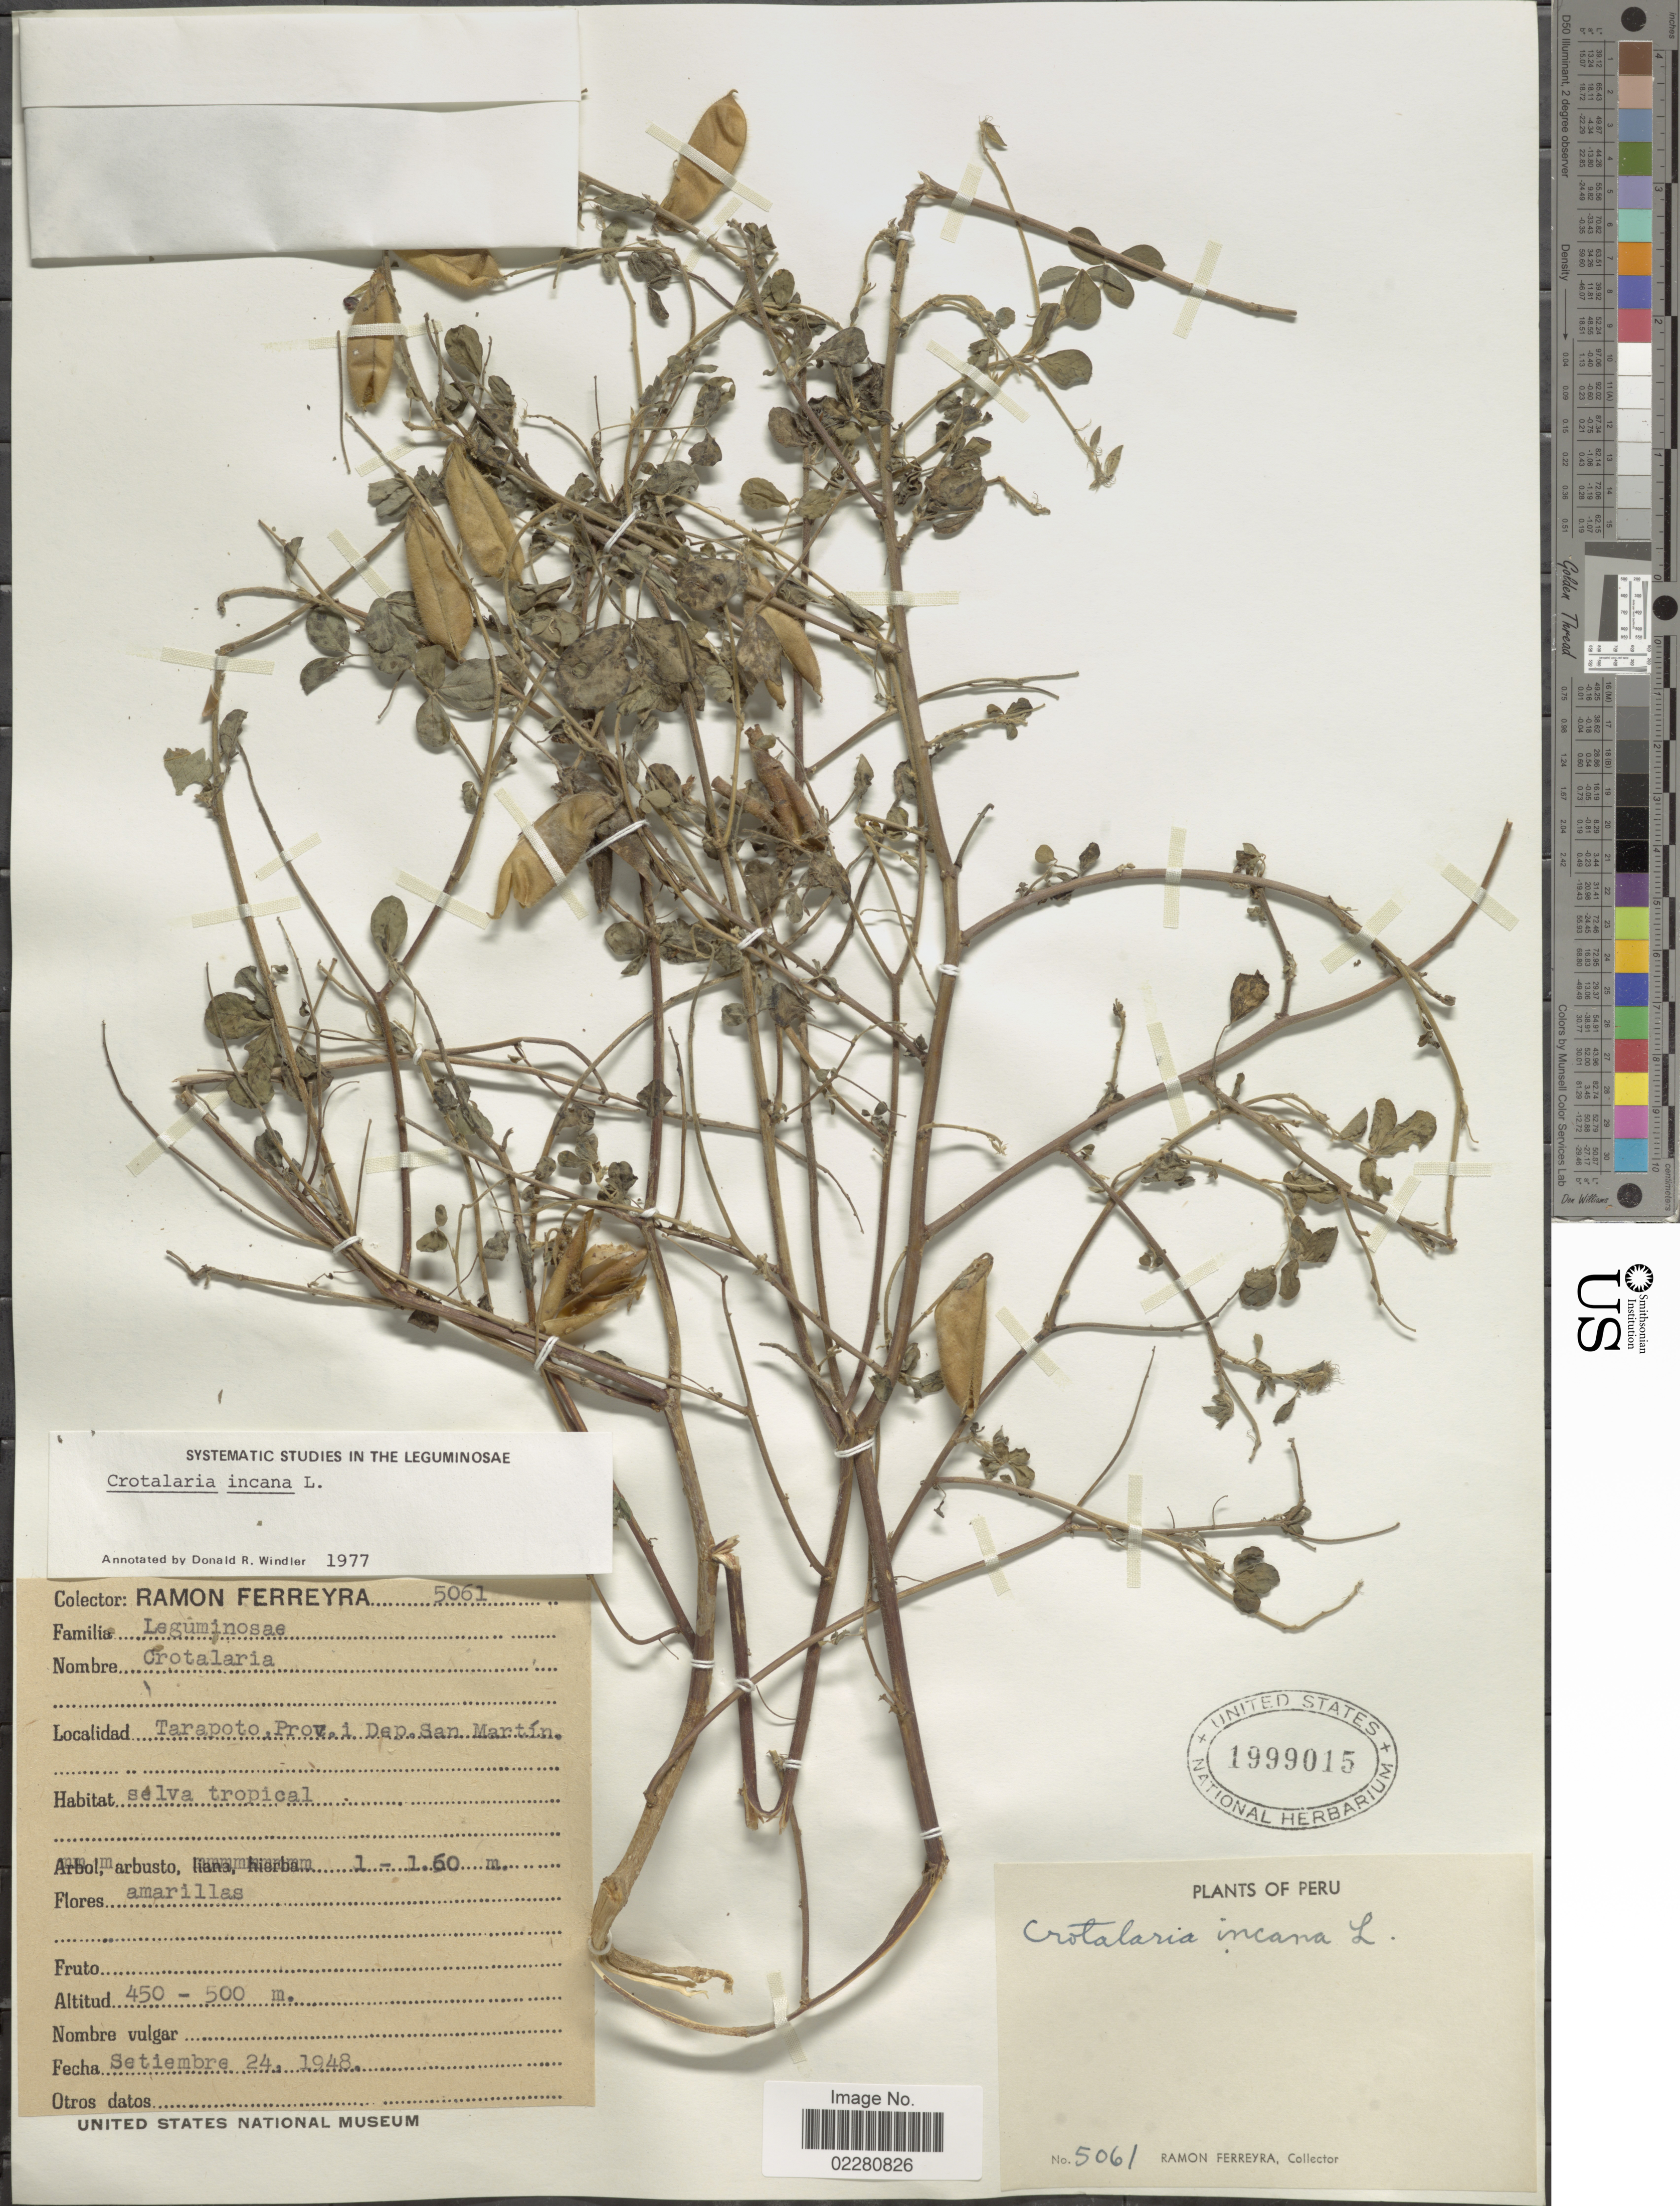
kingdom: Plantae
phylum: Tracheophyta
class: Magnoliopsida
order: Fabales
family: Fabaceae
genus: Crotalaria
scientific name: Crotalaria incana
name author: L.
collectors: R. A. Ferreyra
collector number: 5061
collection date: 1948-09-24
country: Peru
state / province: San Martín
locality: Tarapoto, Prov. i Dep. San Martín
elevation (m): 450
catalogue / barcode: US 1999015